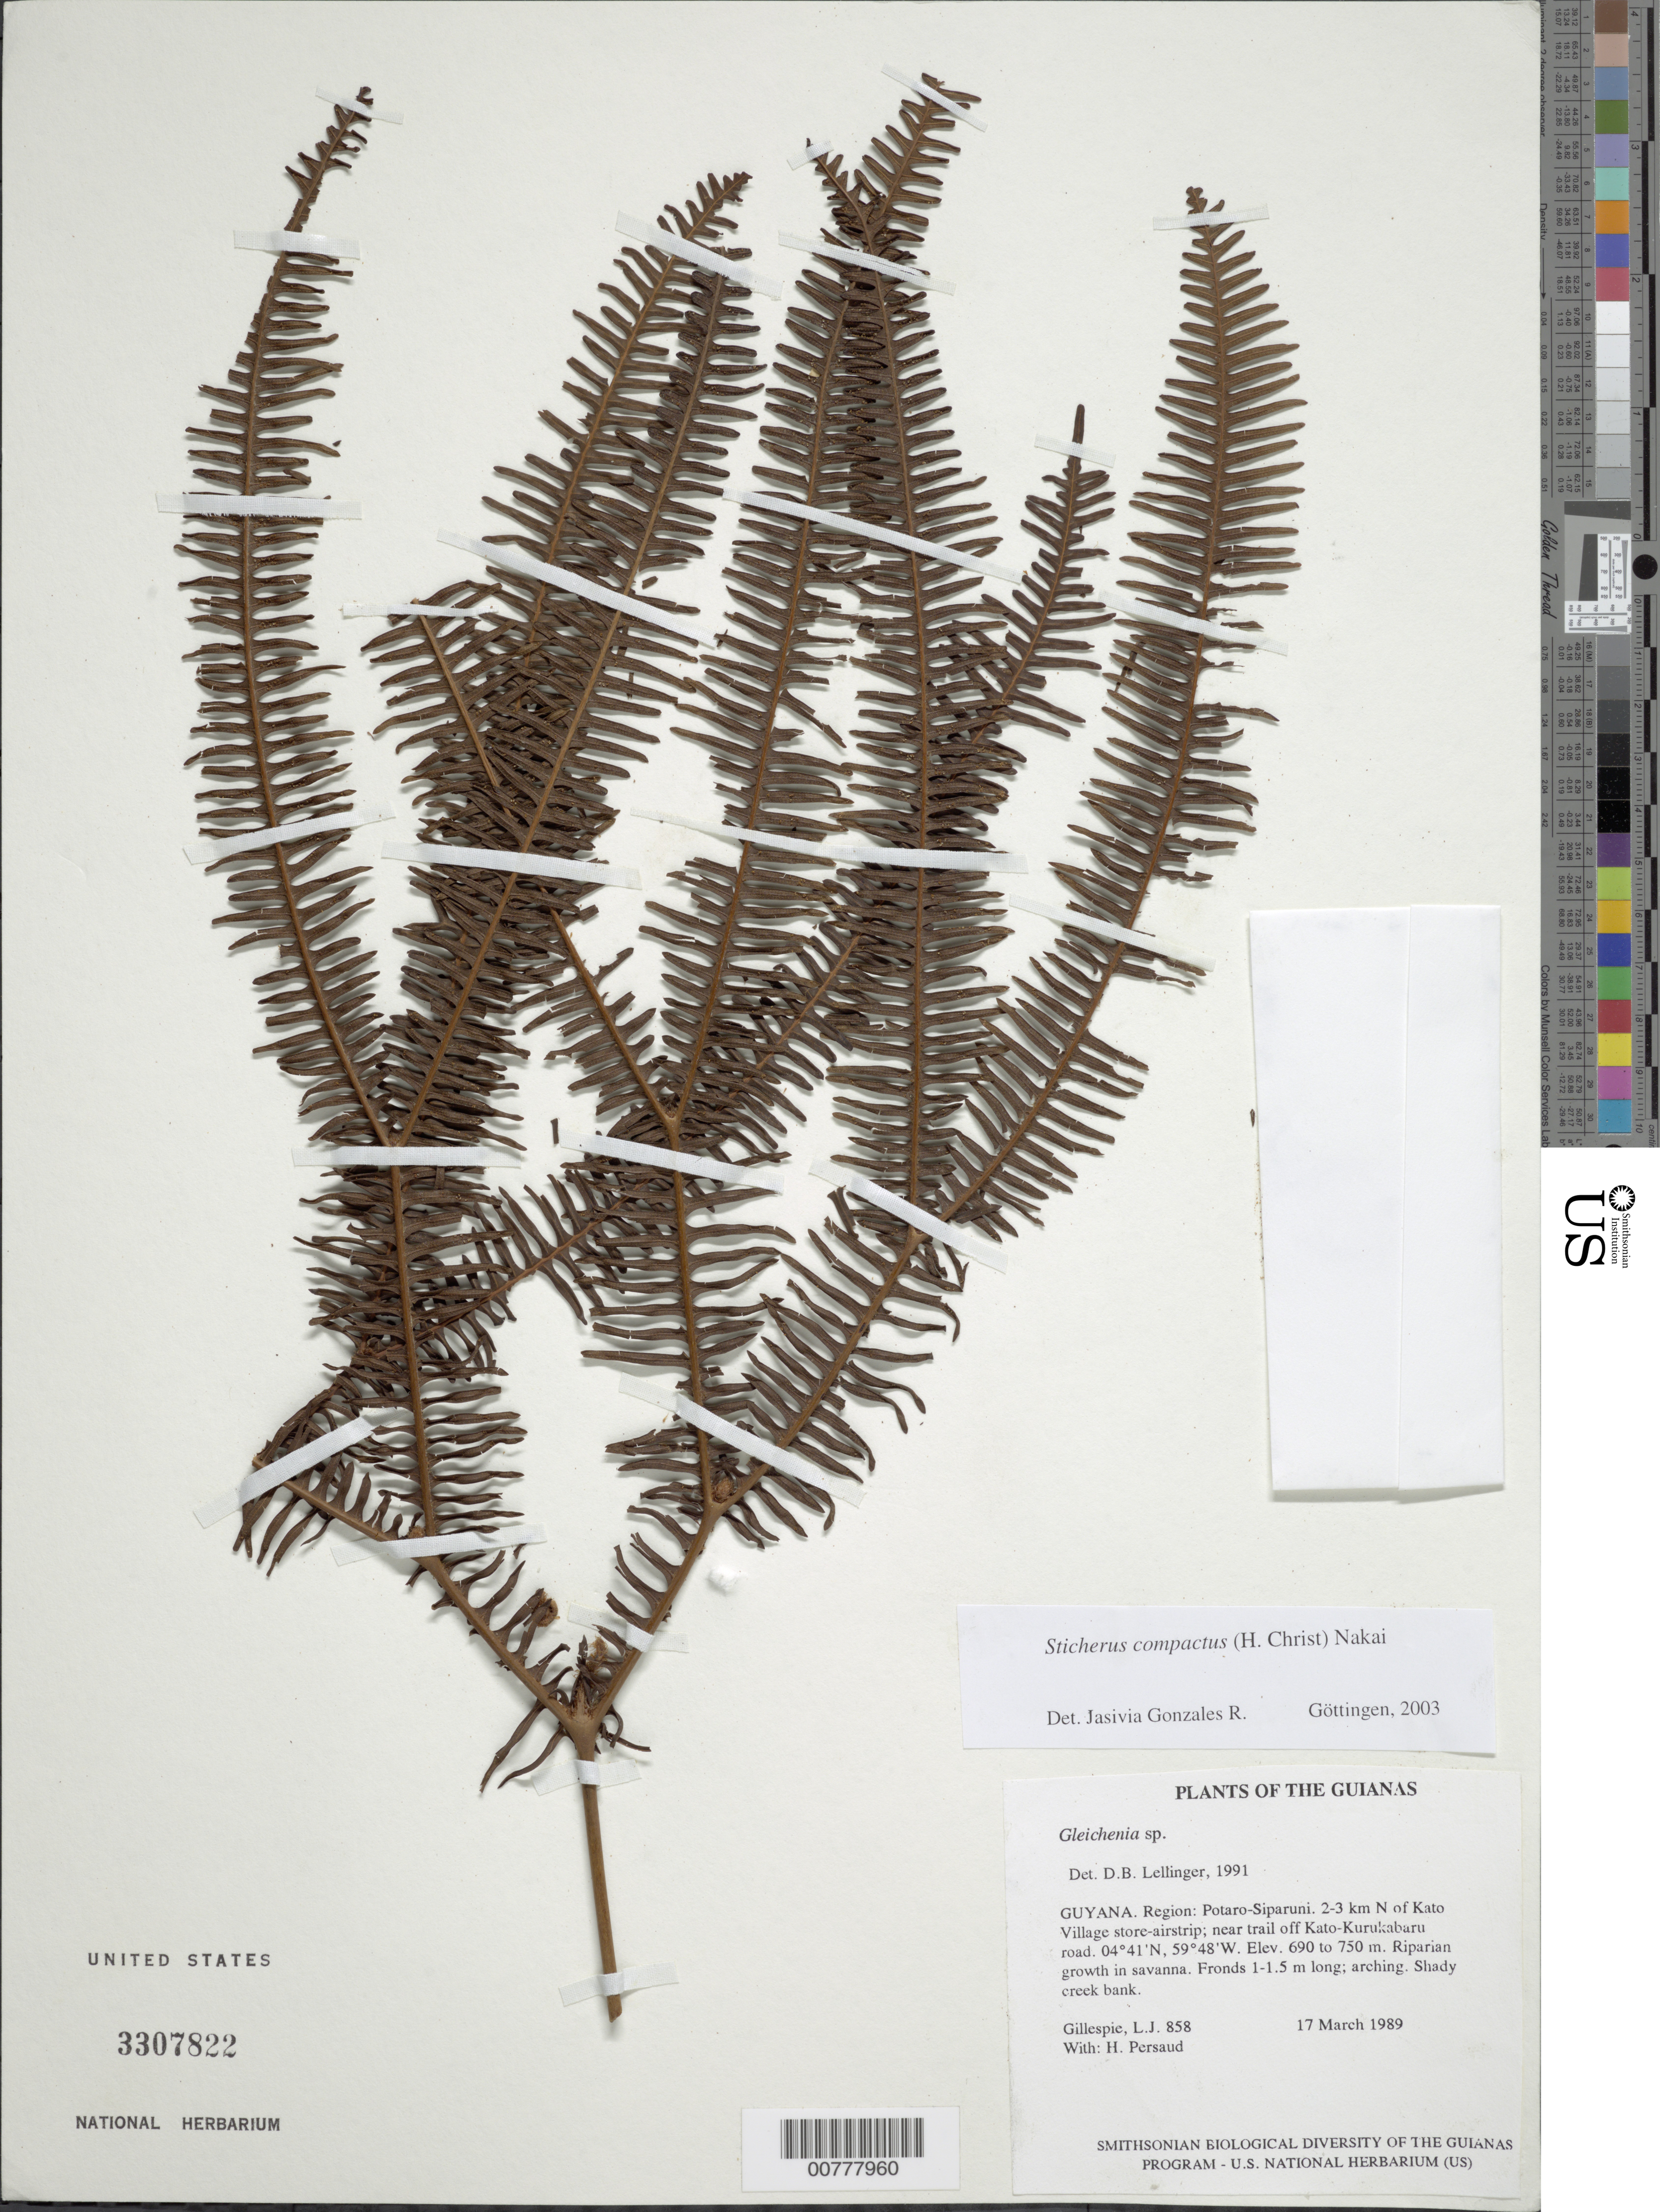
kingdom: Plantae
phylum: Tracheophyta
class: Polypodiopsida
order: Gleicheniales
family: Gleicheniaceae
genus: Sticherus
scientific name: Sticherus compactus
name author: (Christ) Nakai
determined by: Gonzales R., J.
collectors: L. J. Gillespie & H. Persaud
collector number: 858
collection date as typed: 18 March 1989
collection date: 1989-03-18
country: Guyana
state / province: Potaro-Siparuni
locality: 1-2 km N of Kato Village store-airstrip; along trail off Kato-Kurukabaru road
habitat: Riparian growth in savanna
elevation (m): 690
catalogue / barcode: US 3307822